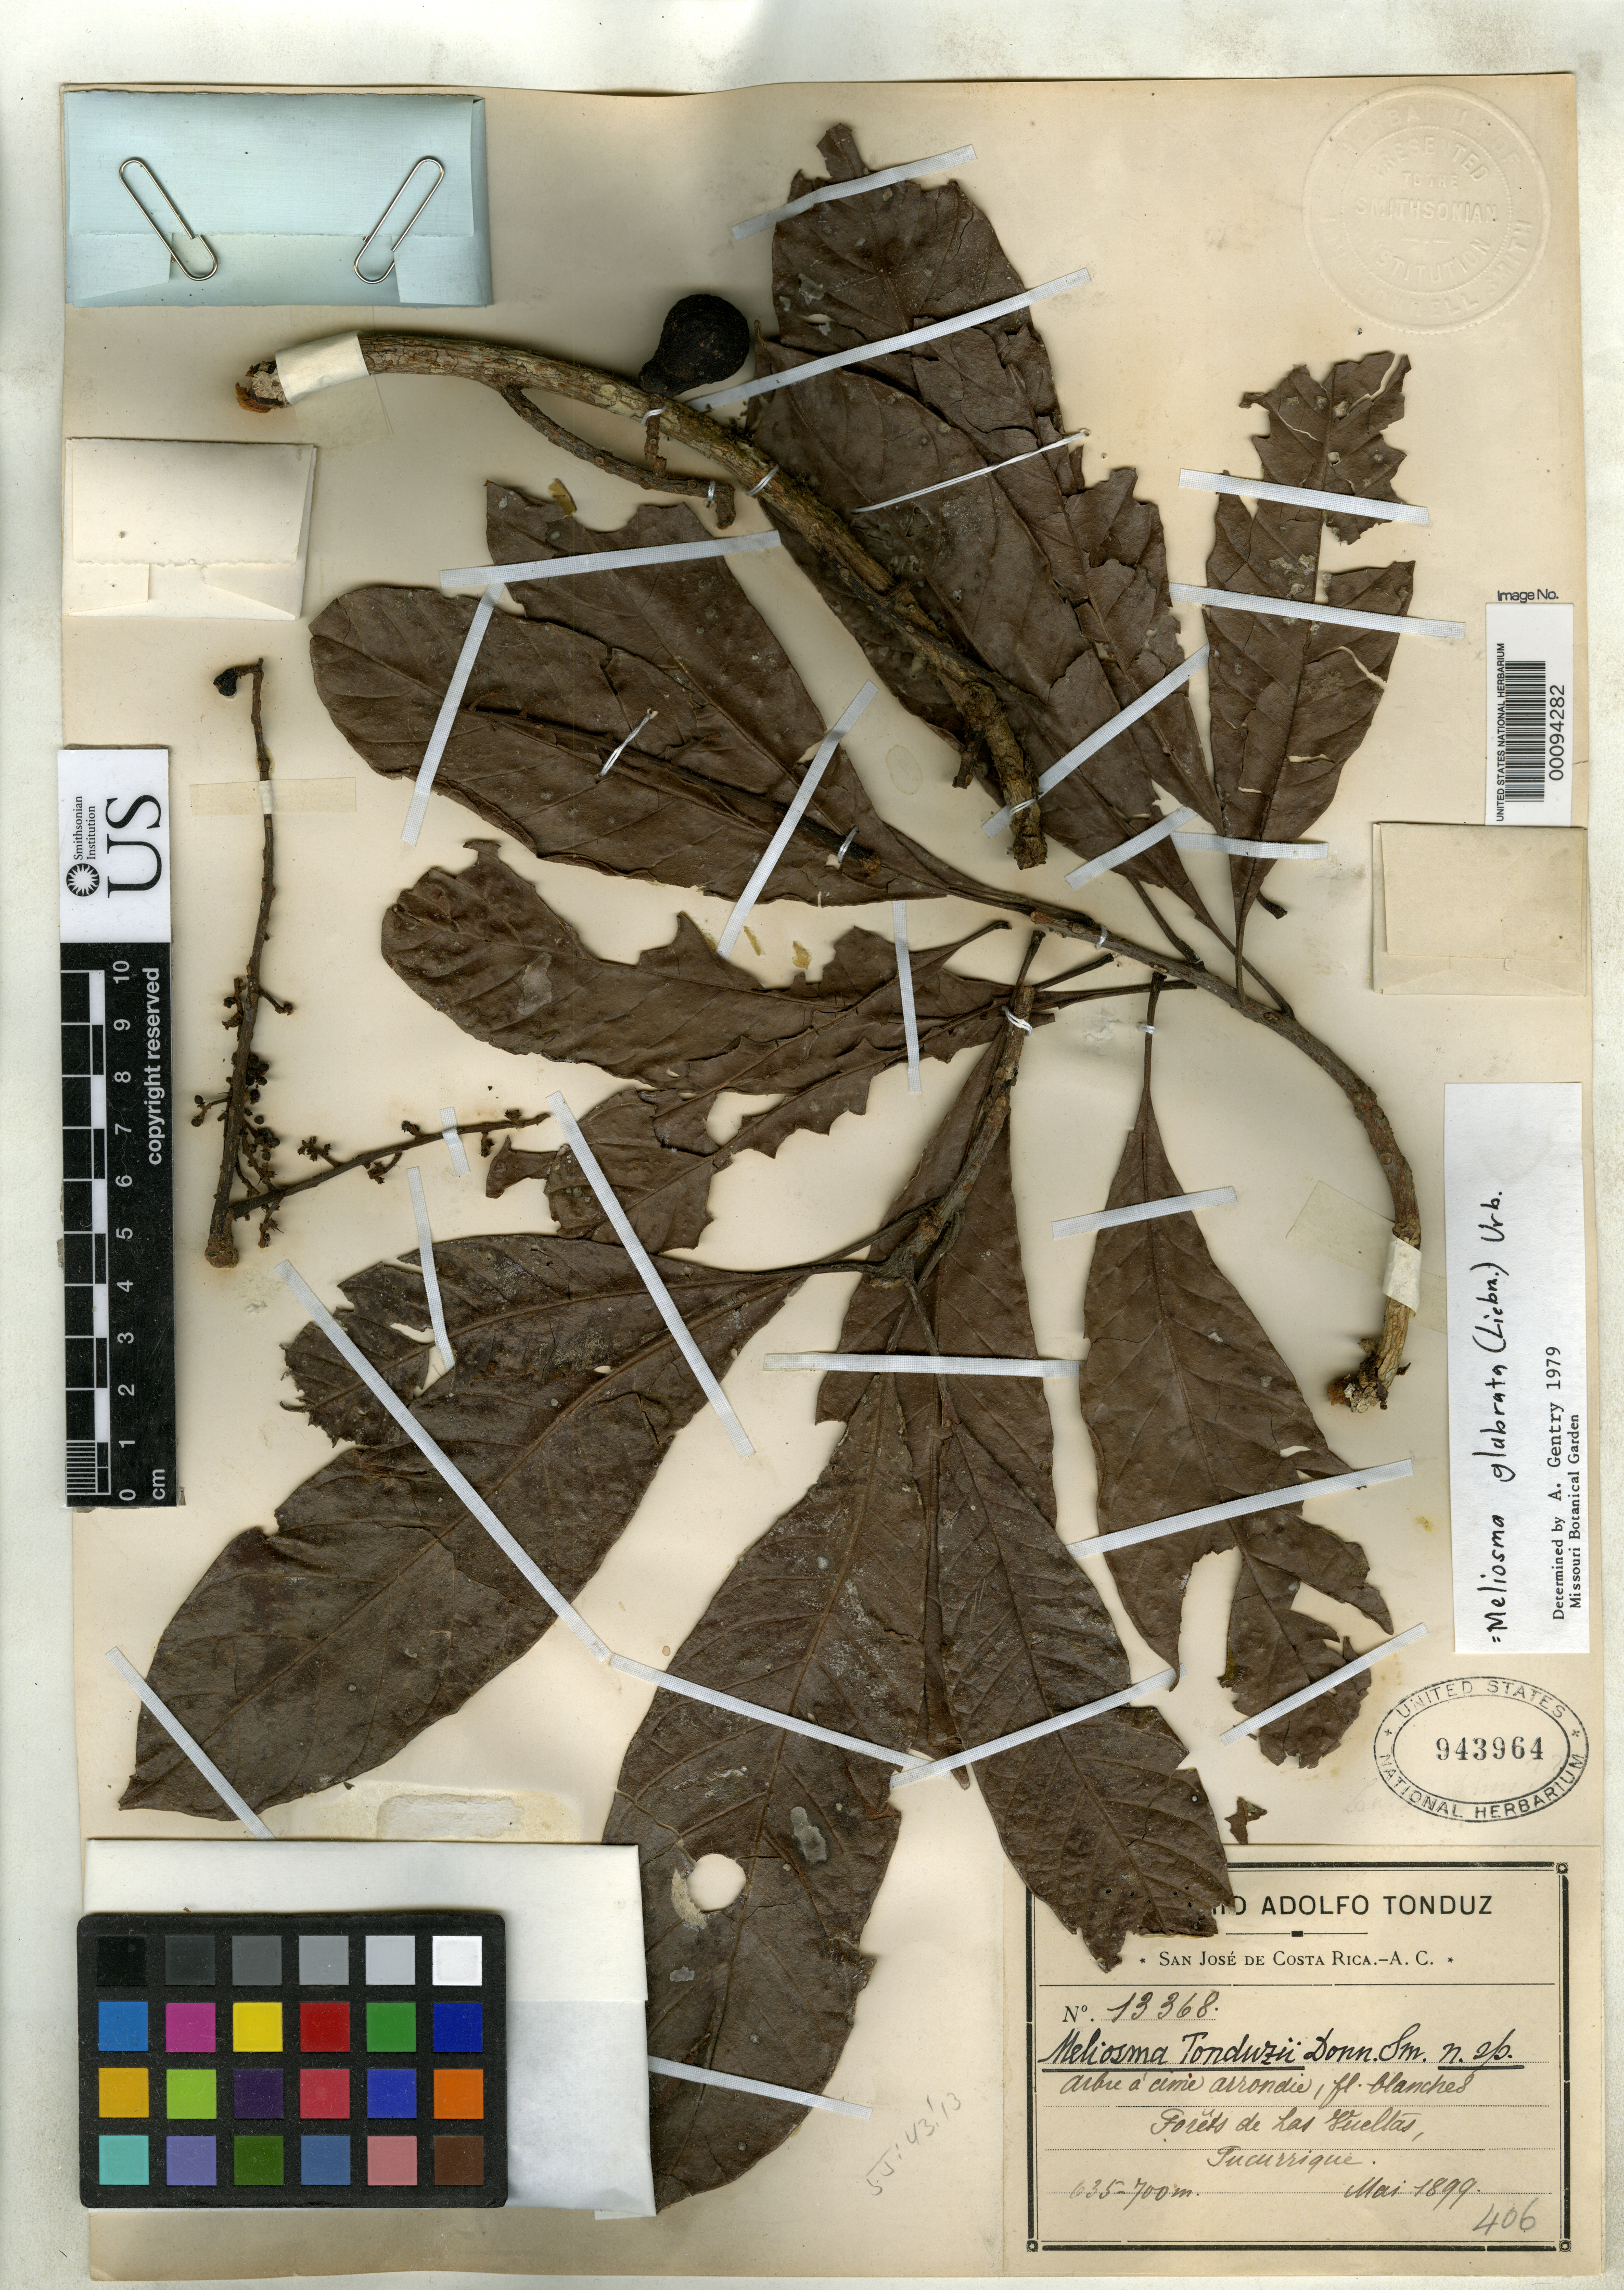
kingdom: Plantae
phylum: Tracheophyta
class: Magnoliopsida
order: Proteales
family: Sabiaceae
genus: Meliosma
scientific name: Meliosma tonduzii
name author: Donn. Sm.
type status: Syntype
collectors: A. Tonduz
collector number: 13368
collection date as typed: May 1899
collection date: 1899-05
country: Costa Rica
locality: Las Vueltas, Tucurrique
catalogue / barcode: US 943964